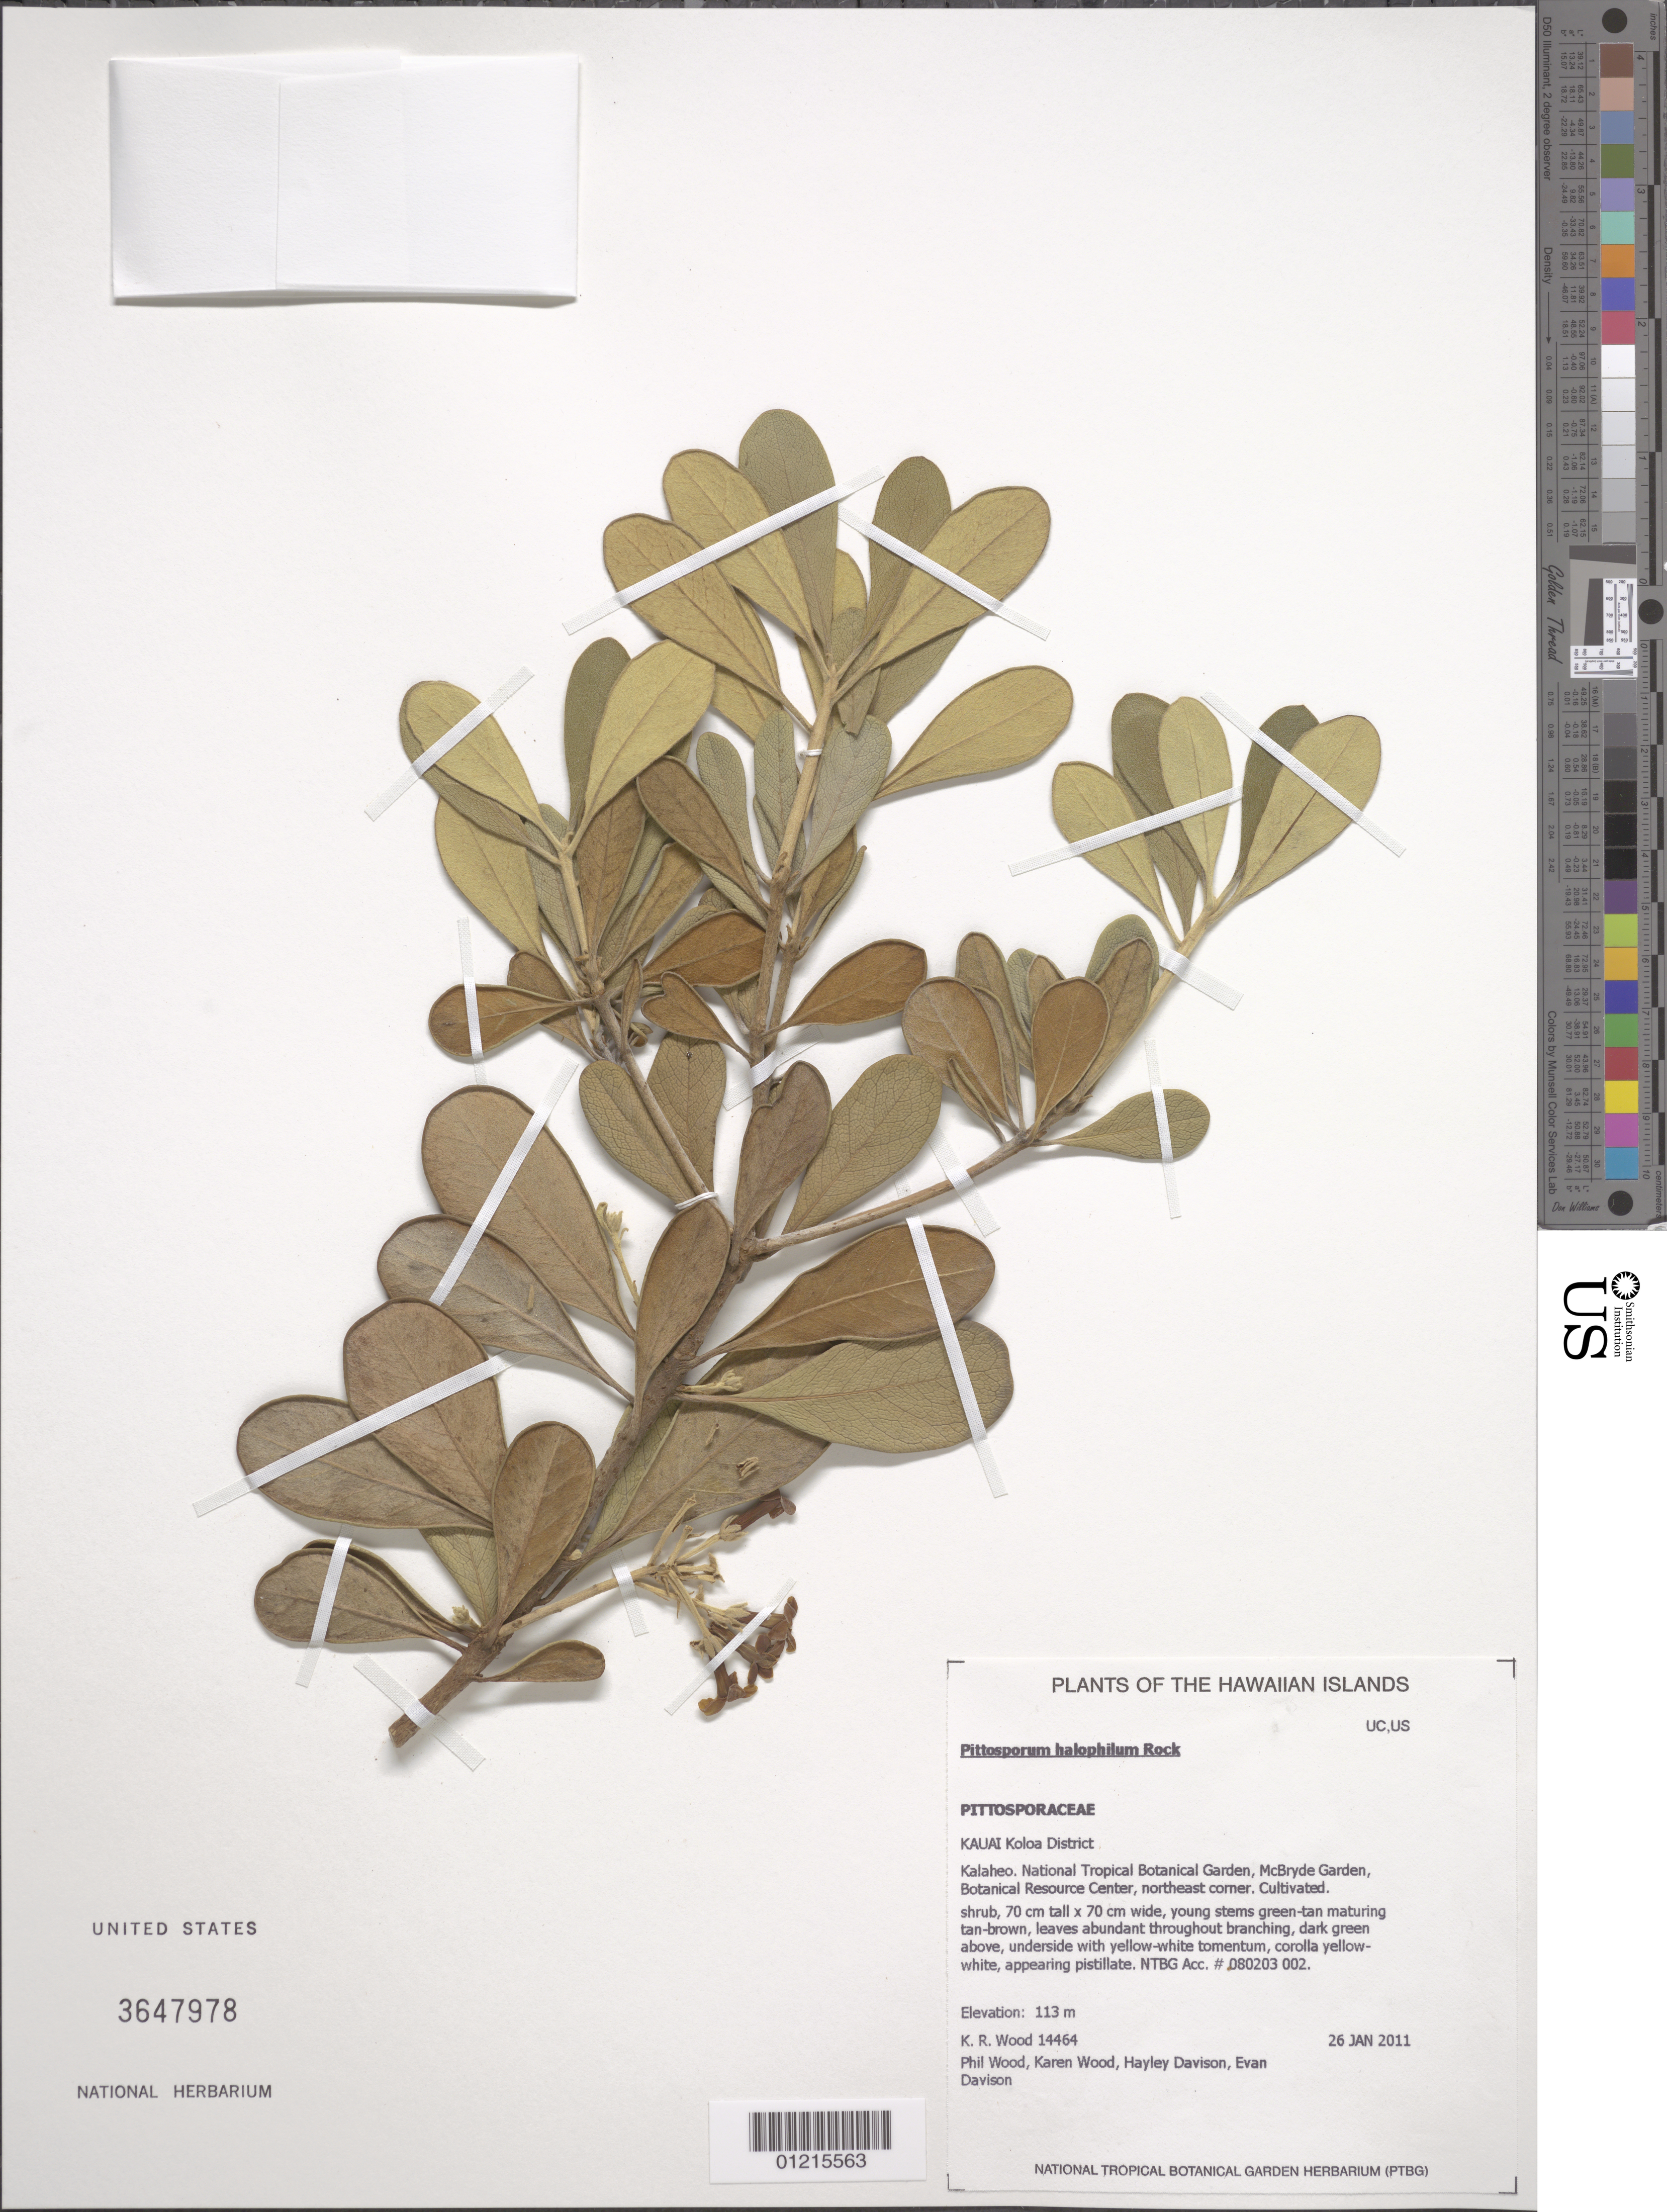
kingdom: Plantae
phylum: Tracheophyta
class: Magnoliopsida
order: Apiales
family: Pittosporaceae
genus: Pittosporum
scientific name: Pittosporum halophilum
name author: Rock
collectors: K. R. Wood, P. Wood, K. Wood, H. Davison & E. Davison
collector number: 14464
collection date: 2011-01-26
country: United States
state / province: Hawaii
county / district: Kauai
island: Kaua'i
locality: Koloa District, Kalaheo, National Tropical Botanical Garden, McBryde Garden, Botanical Resource Center, northeast corner.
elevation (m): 113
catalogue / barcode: US 3647978